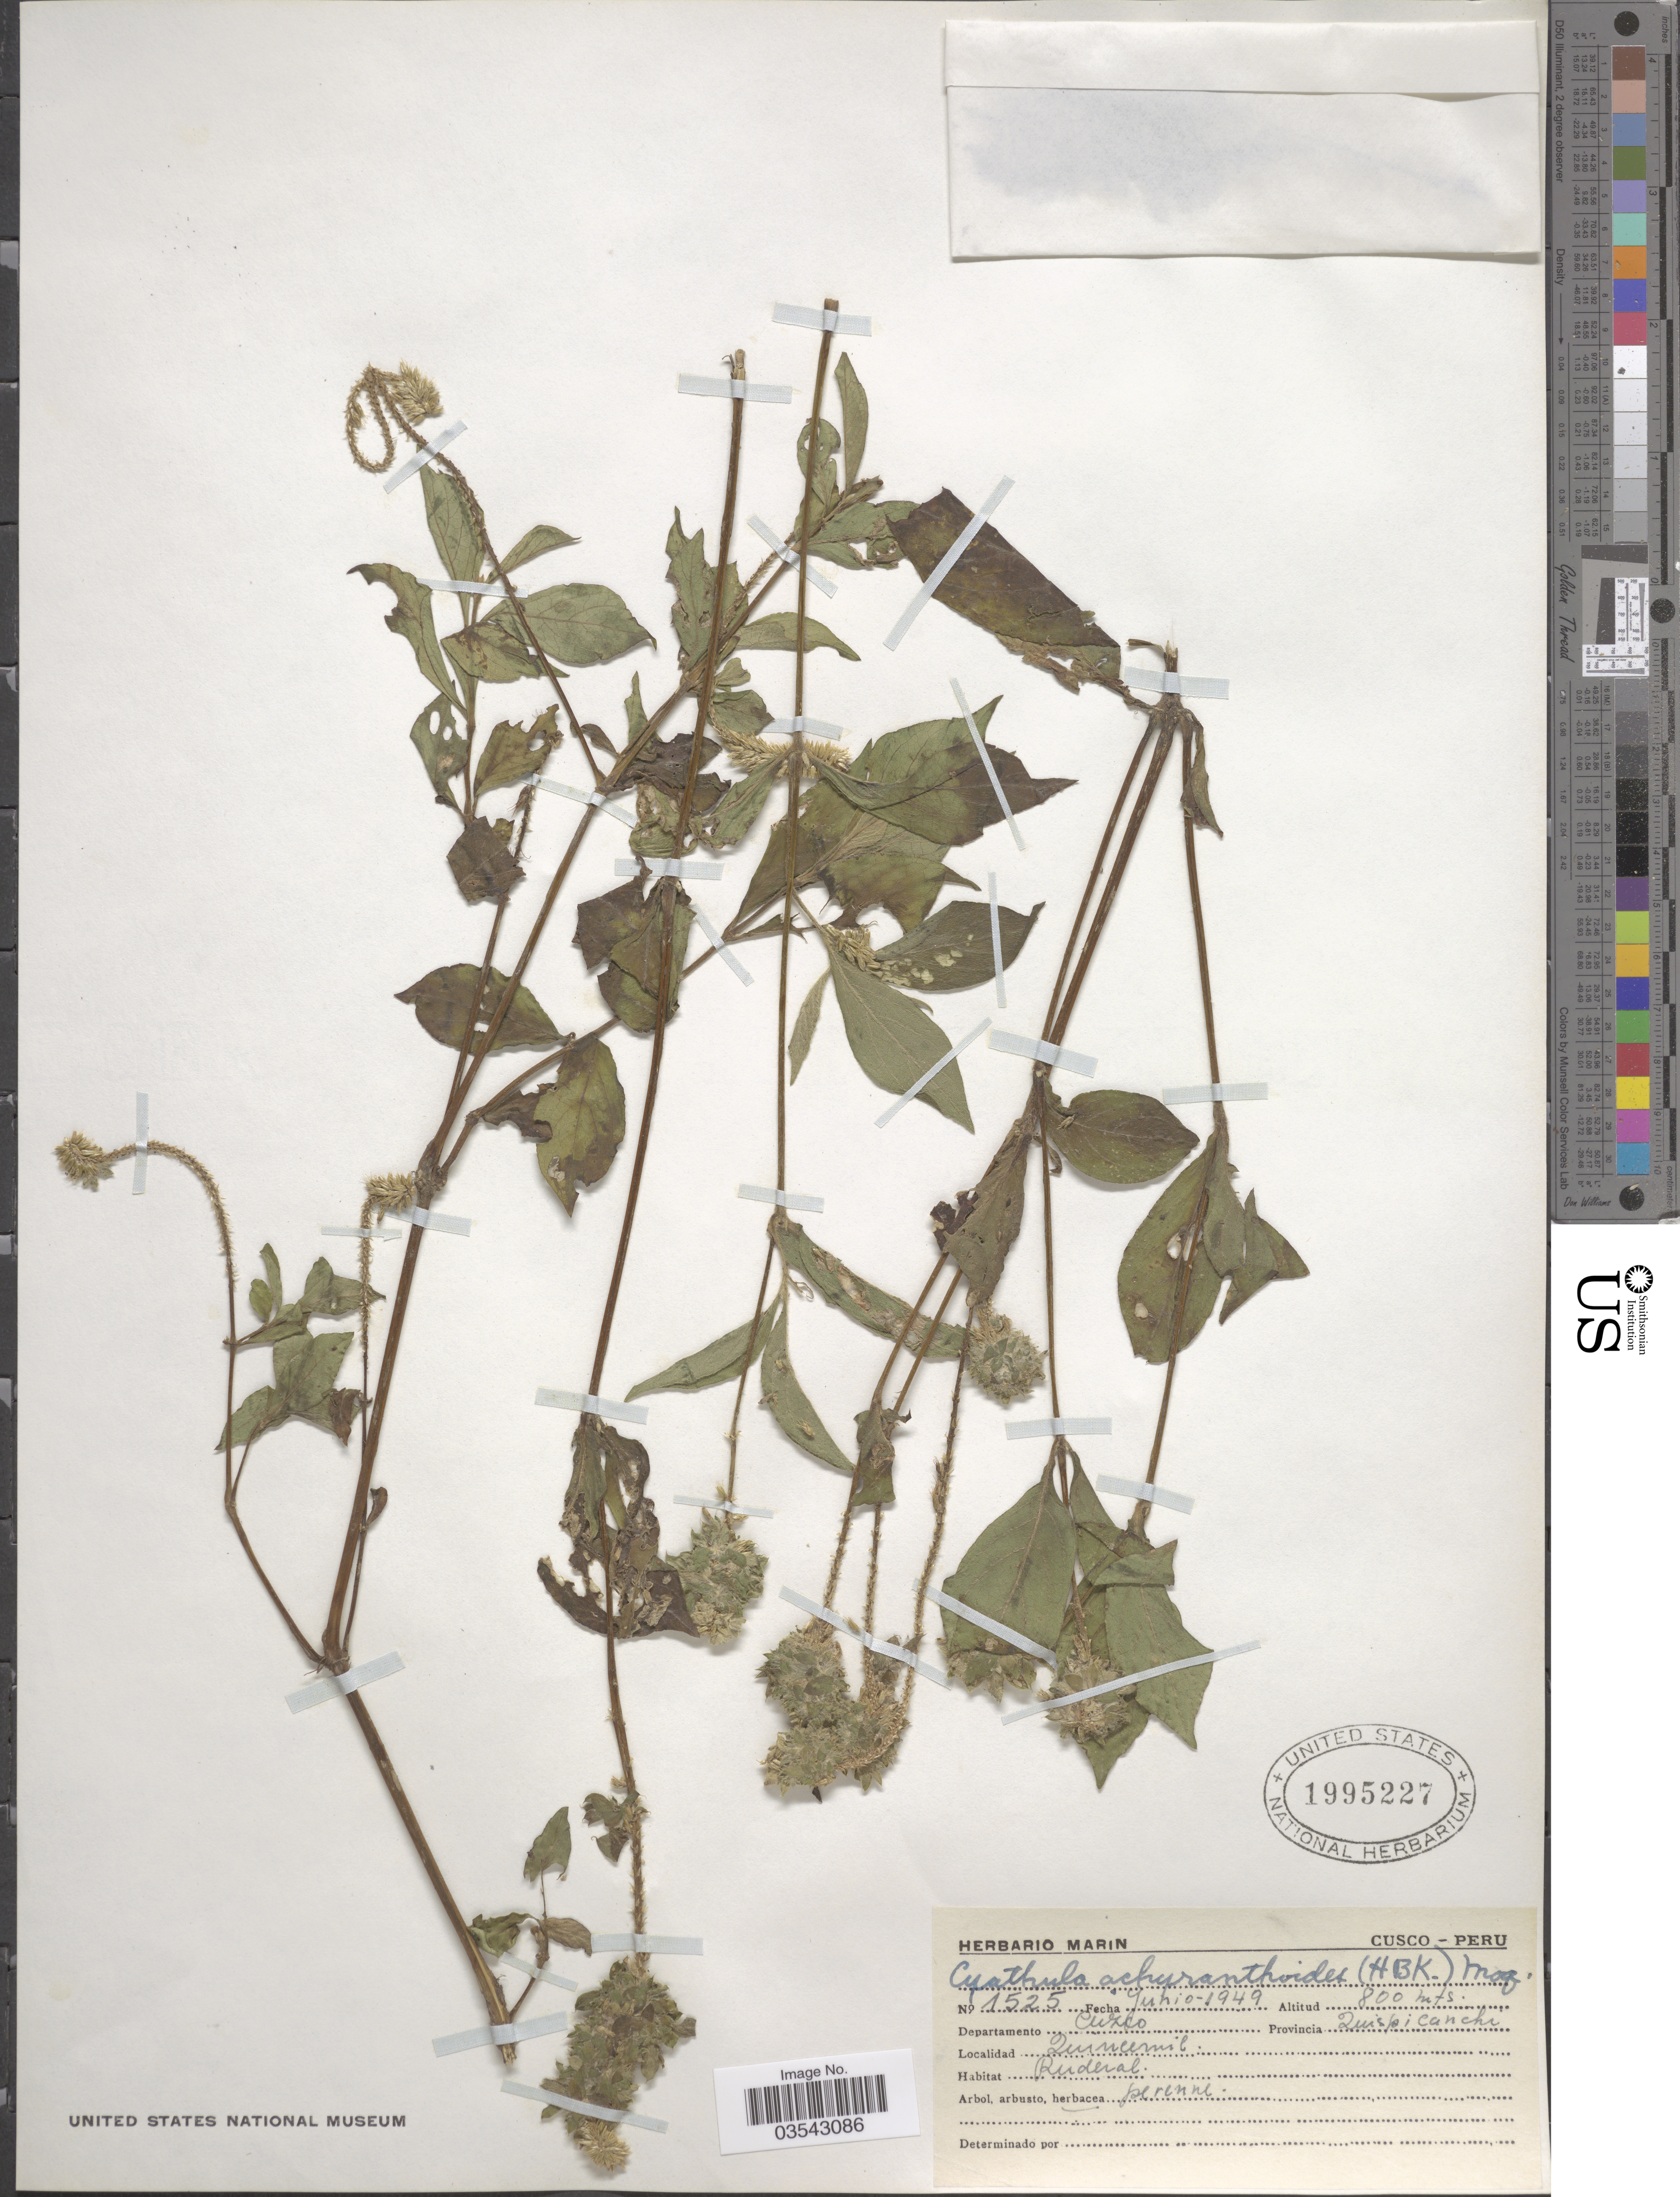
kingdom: Plantae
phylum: Tracheophyta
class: Magnoliopsida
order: Caryophyllales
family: Amaranthaceae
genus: Cyathula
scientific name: Cyathula achyranthoides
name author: (Kunth) Moq.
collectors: ex herb. Marin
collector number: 1525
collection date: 1949-06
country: Peru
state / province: Cusco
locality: Quincemil, Provincia Quispicanchi, Departamento Cuzco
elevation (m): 800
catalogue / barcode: US 1995227